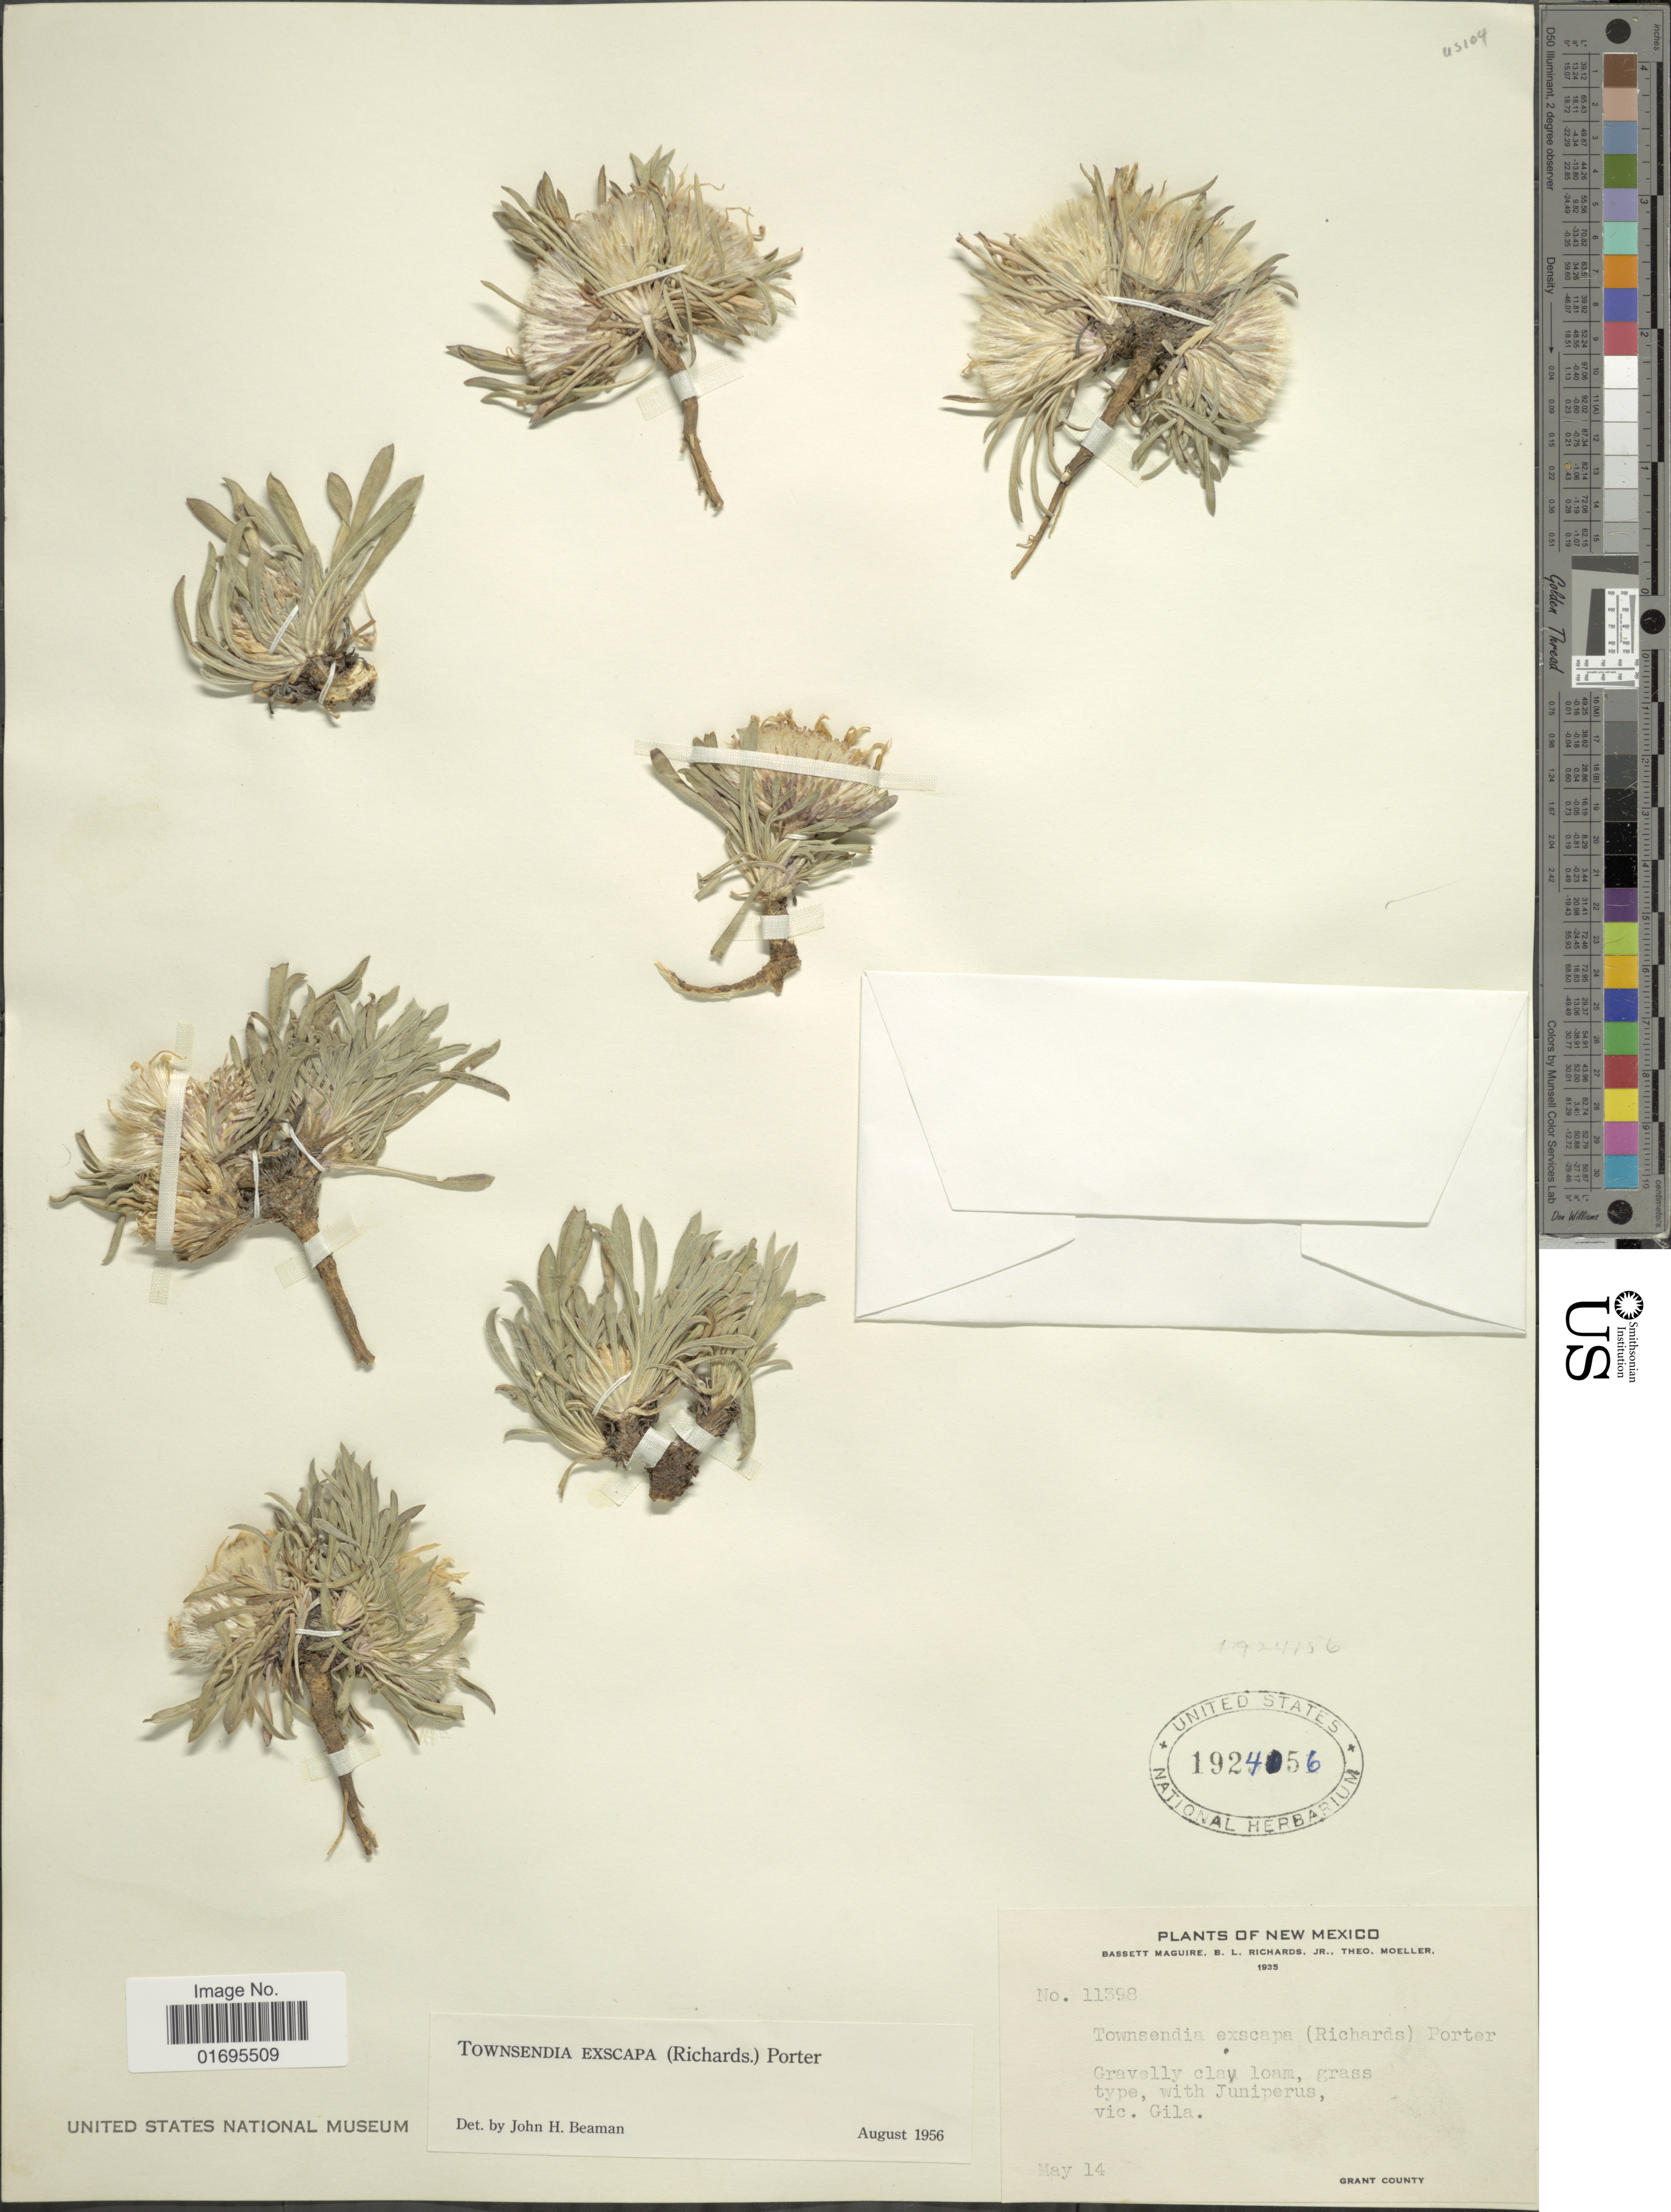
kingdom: Plantae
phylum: Tracheophyta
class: Magnoliopsida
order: Asterales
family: Asteraceae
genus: Townsendia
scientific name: Townsendia exscapa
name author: (Richardson) Porter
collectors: B. Maguire, B. Richards & T. Moeller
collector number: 11398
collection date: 1935-05-14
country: United States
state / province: New Mexico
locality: Gravelly clay, loam grass type, with Juniperus, vic. Gilla, Grant County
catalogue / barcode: US 1924056